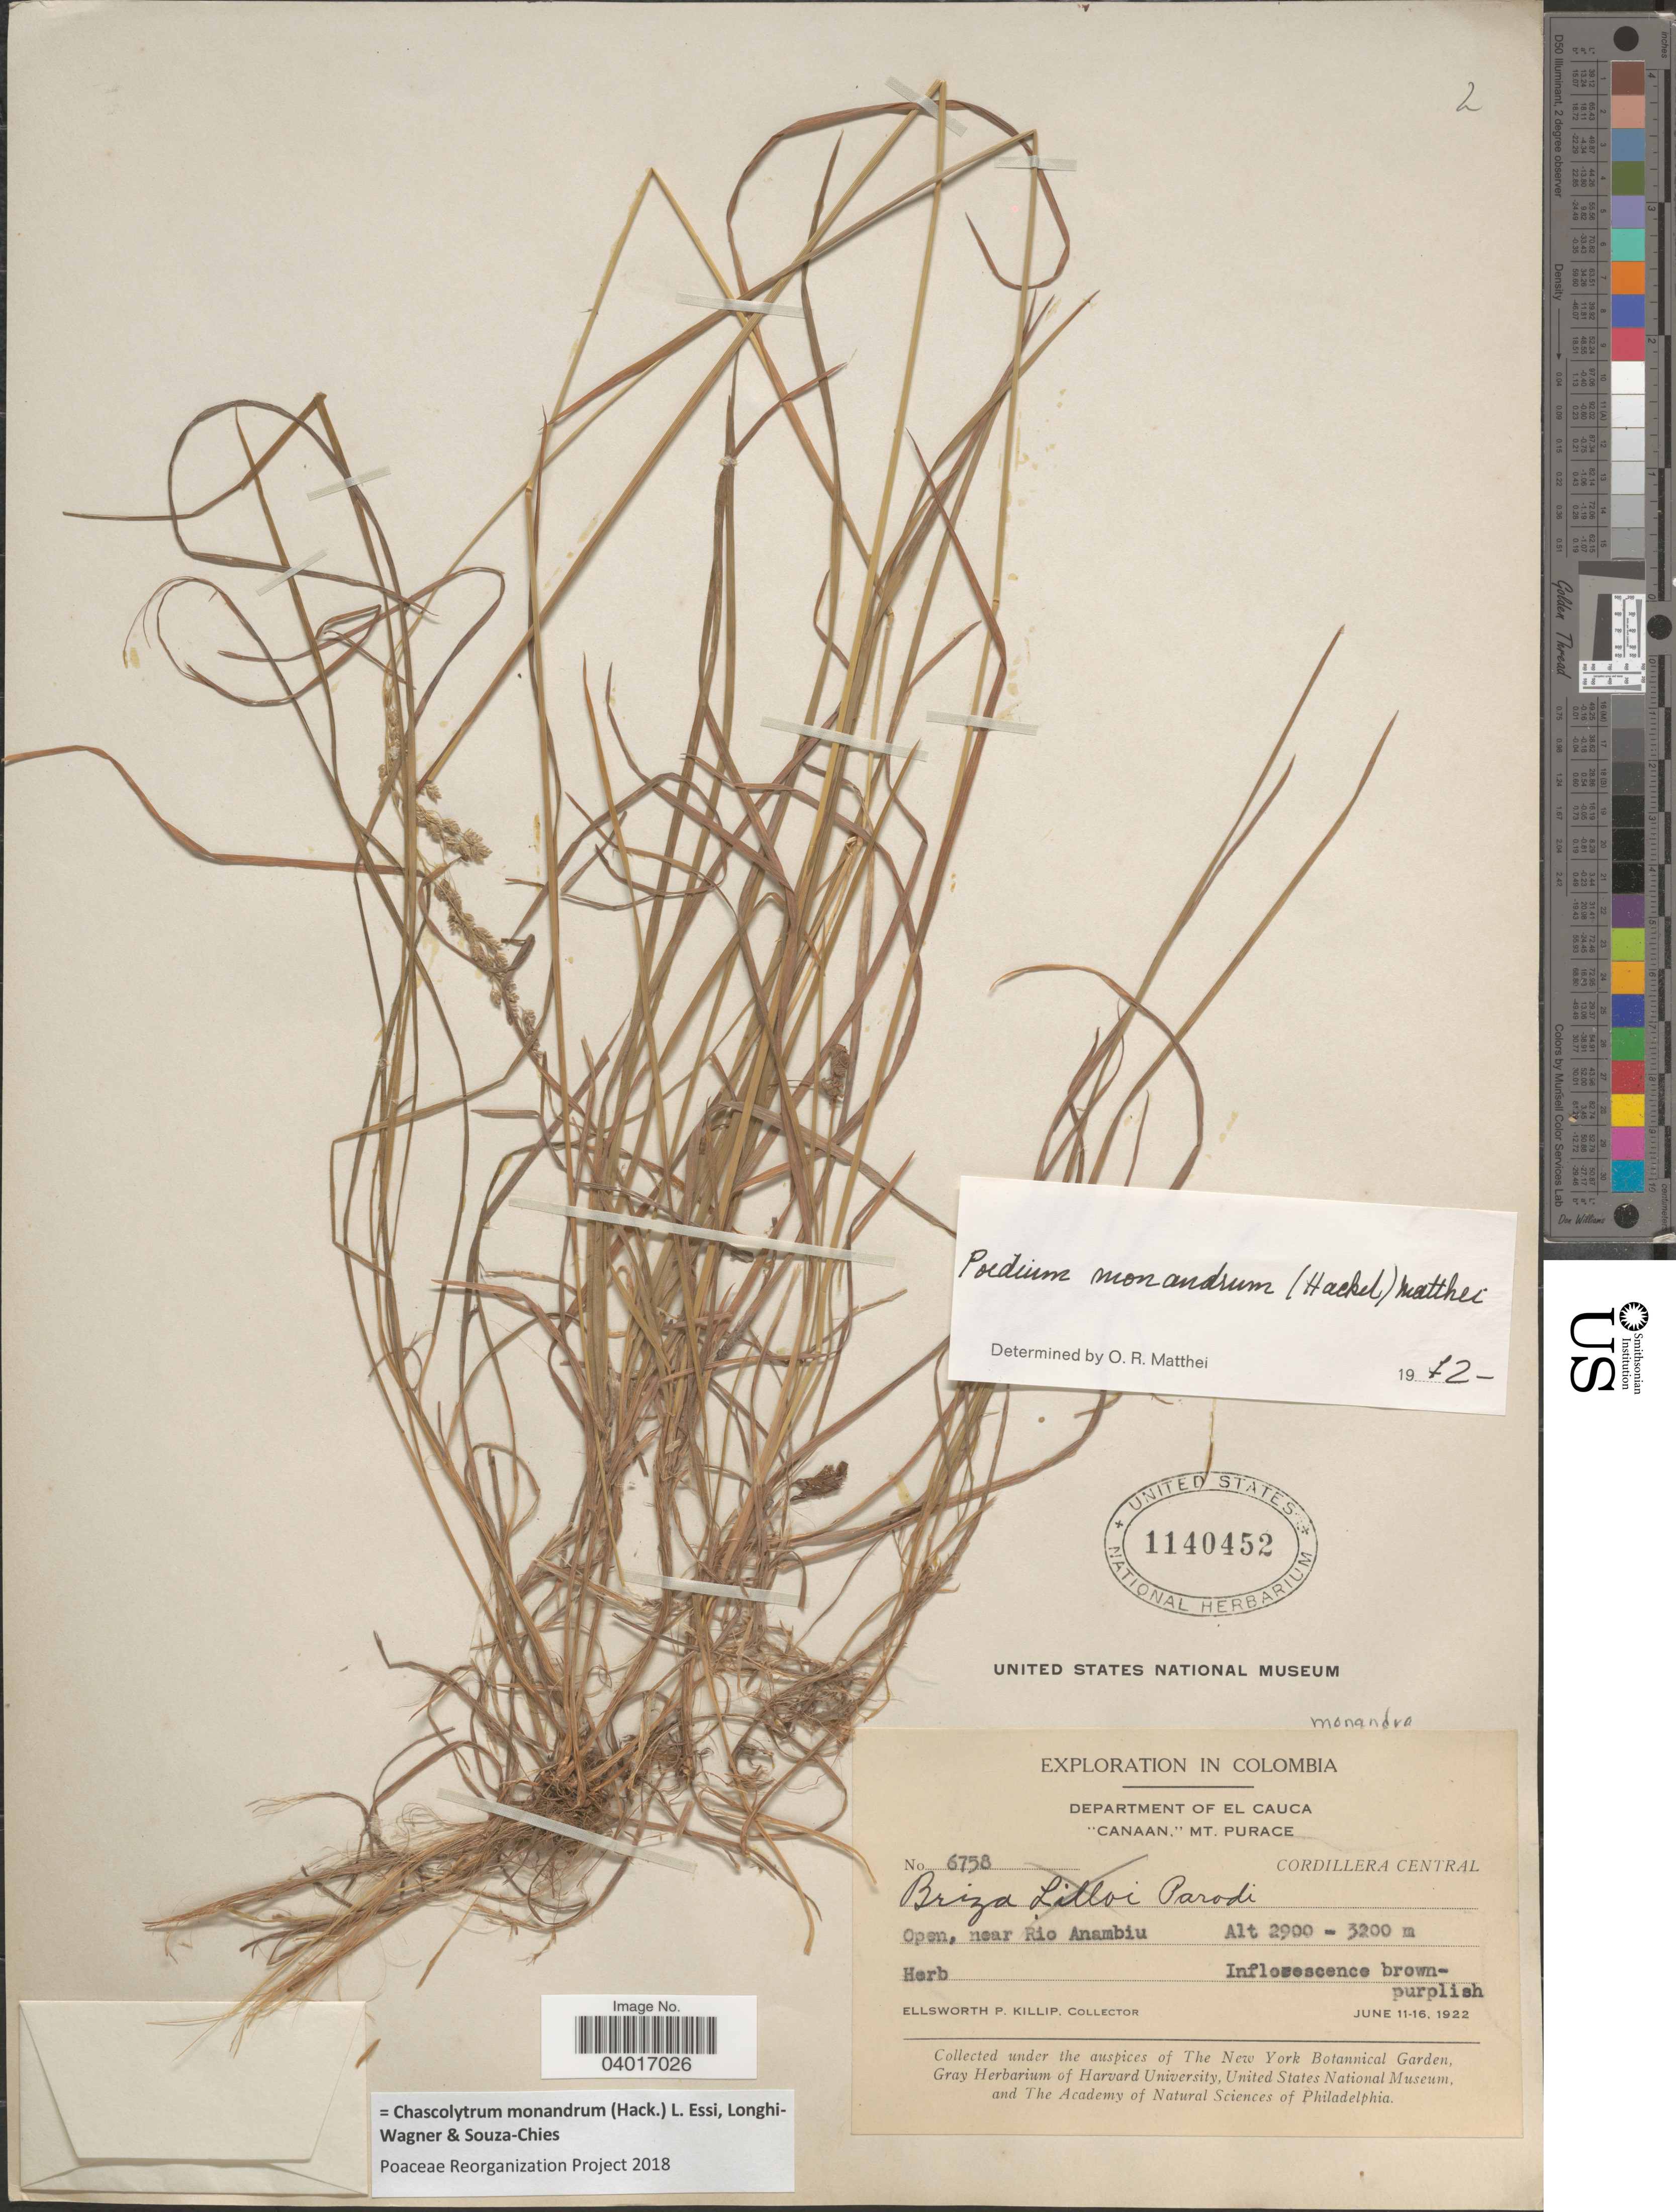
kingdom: Plantae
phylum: Tracheophyta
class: Liliopsida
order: Poales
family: Poaceae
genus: Chascolytrum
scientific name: Chascolytrum monandrum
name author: (Hack.) L. Essi et al.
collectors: E. P. Killip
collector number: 6758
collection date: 1922-06-11/1922-06-16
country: Colombia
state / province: Cauca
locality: Department of El Cauca. "Canaan," Mt. Purace. Cordillera Central. Near Rio Anambiu.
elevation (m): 2900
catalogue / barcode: US 1140452